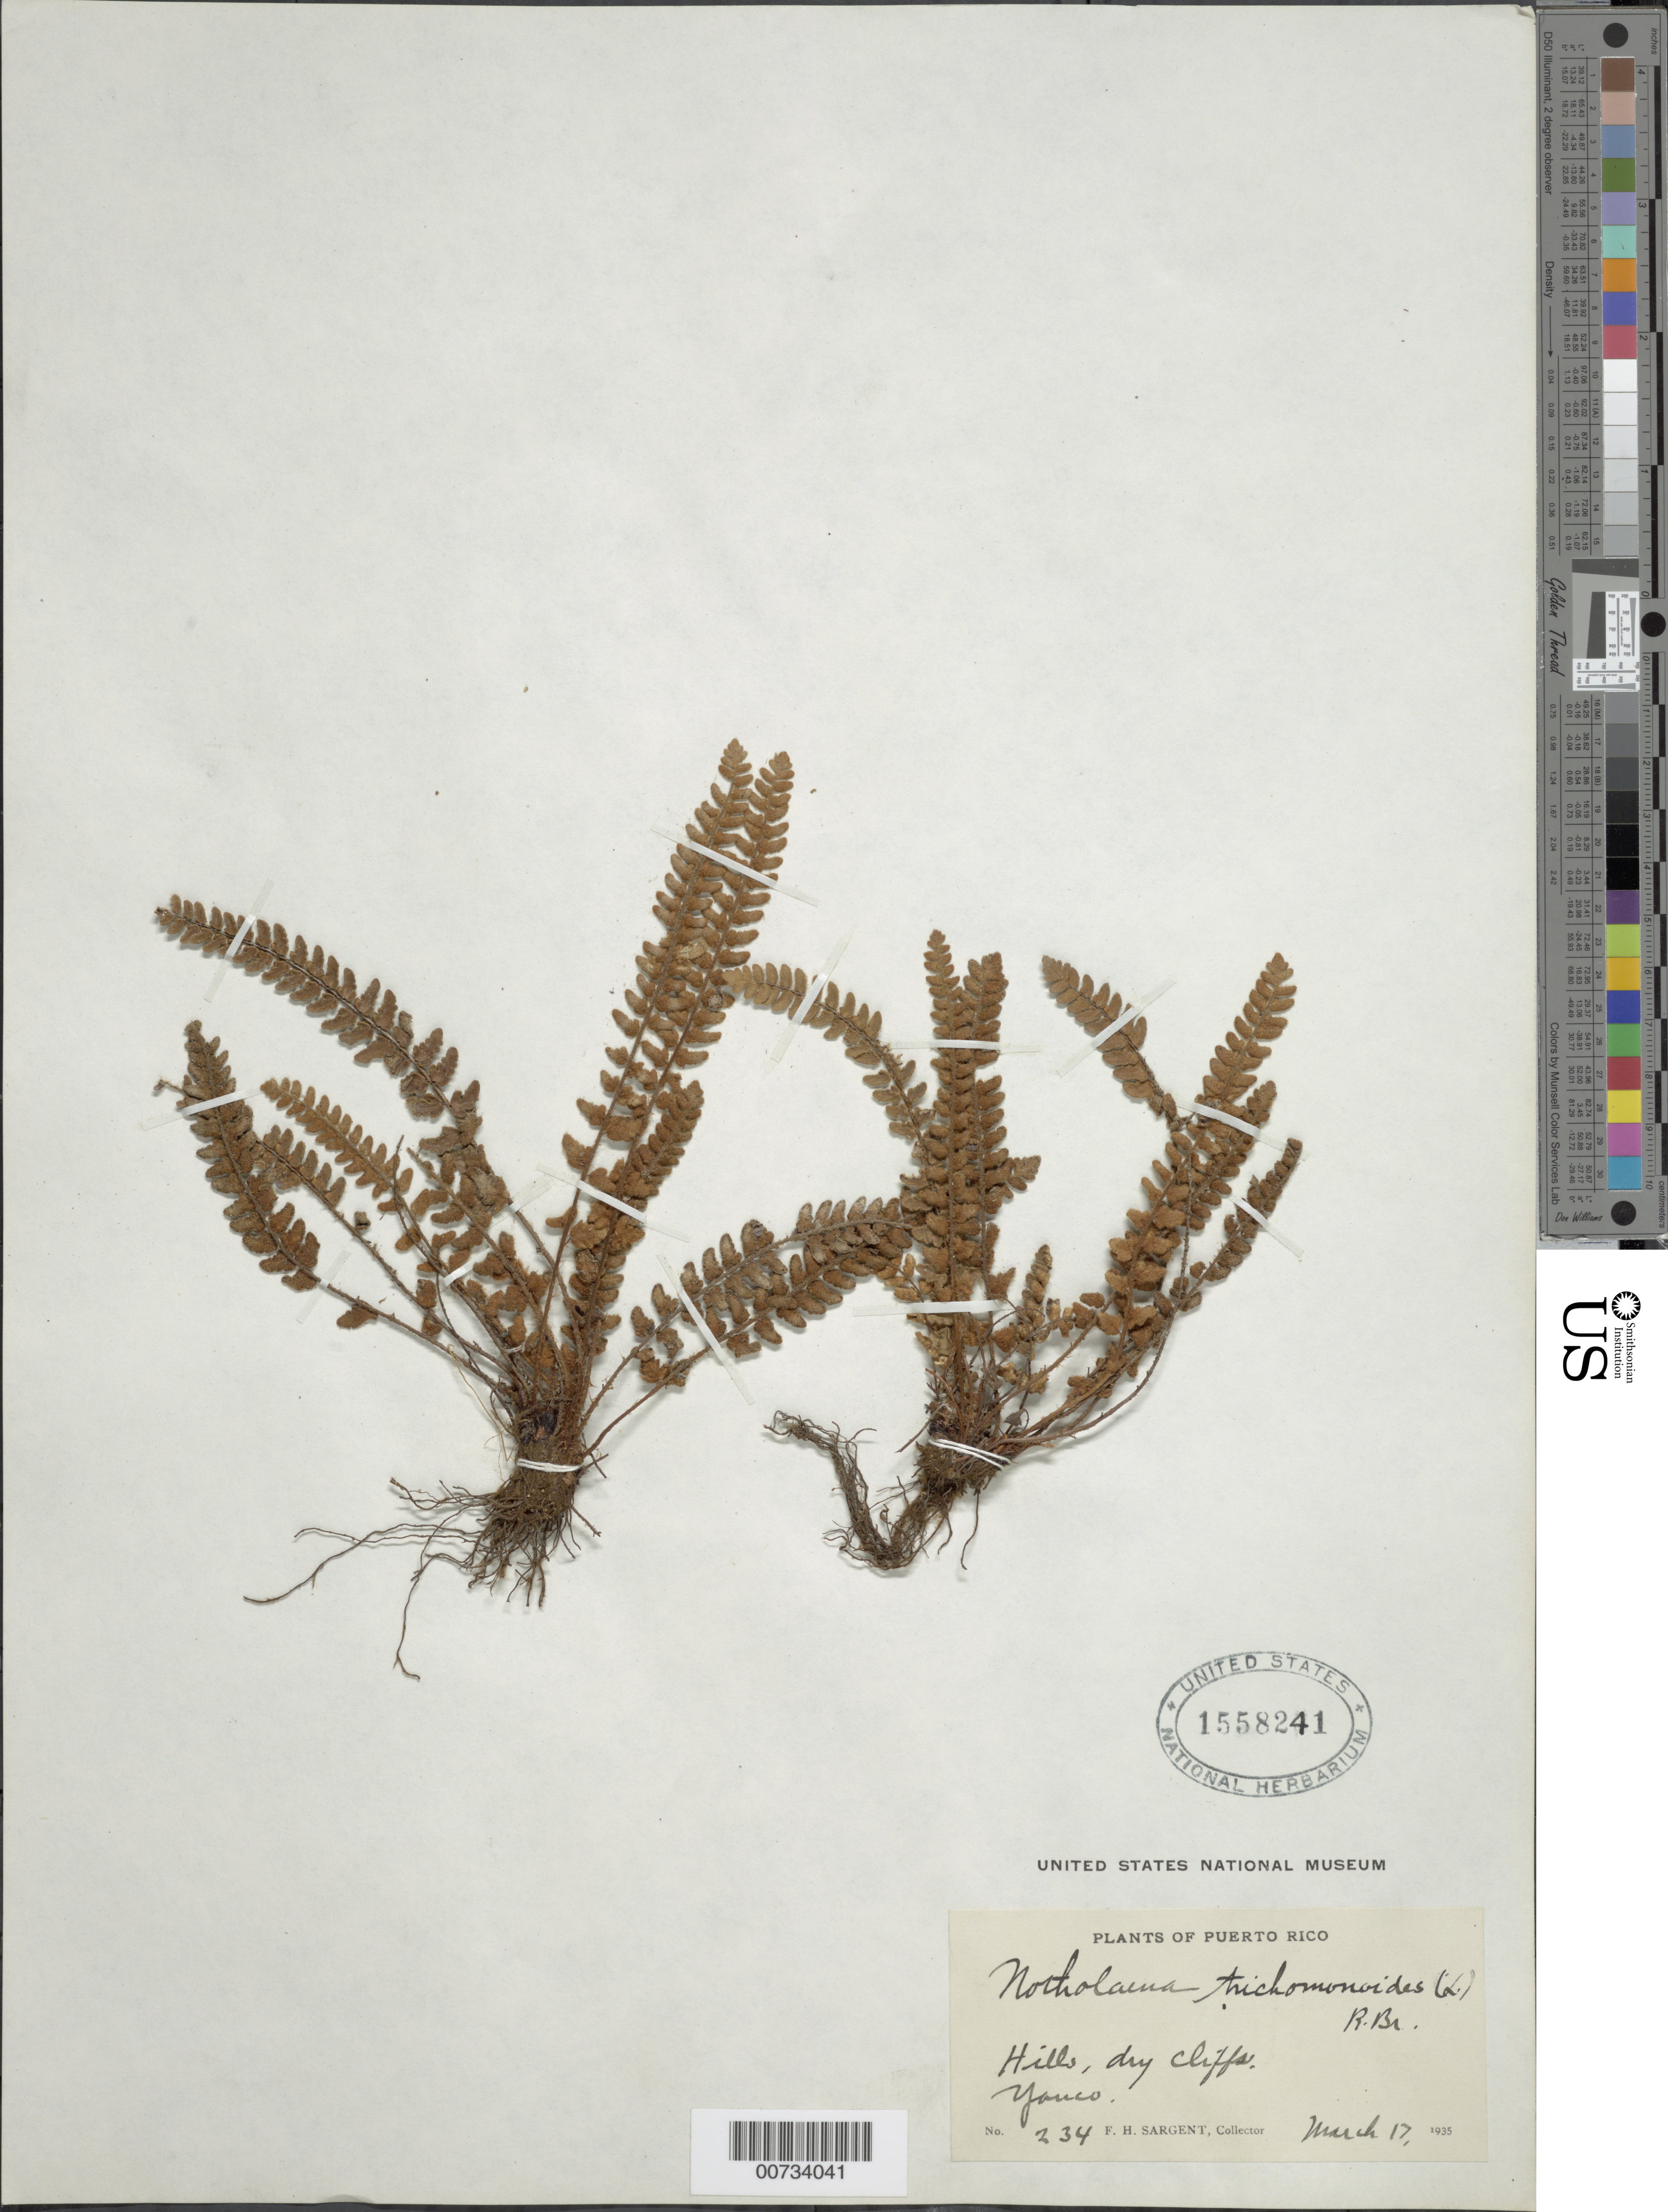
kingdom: Plantae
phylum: Tracheophyta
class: Polypodiopsida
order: Polypodiales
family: Pteridaceae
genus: Notholaena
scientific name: Notholaena trichomanoides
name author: (L.) Desv.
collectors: F. H. Sargent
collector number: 234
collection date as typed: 17 Mar 1935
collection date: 1935-03-17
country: Puerto Rico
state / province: Yauco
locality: Yauco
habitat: Hills, dry cliffs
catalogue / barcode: US 1558241